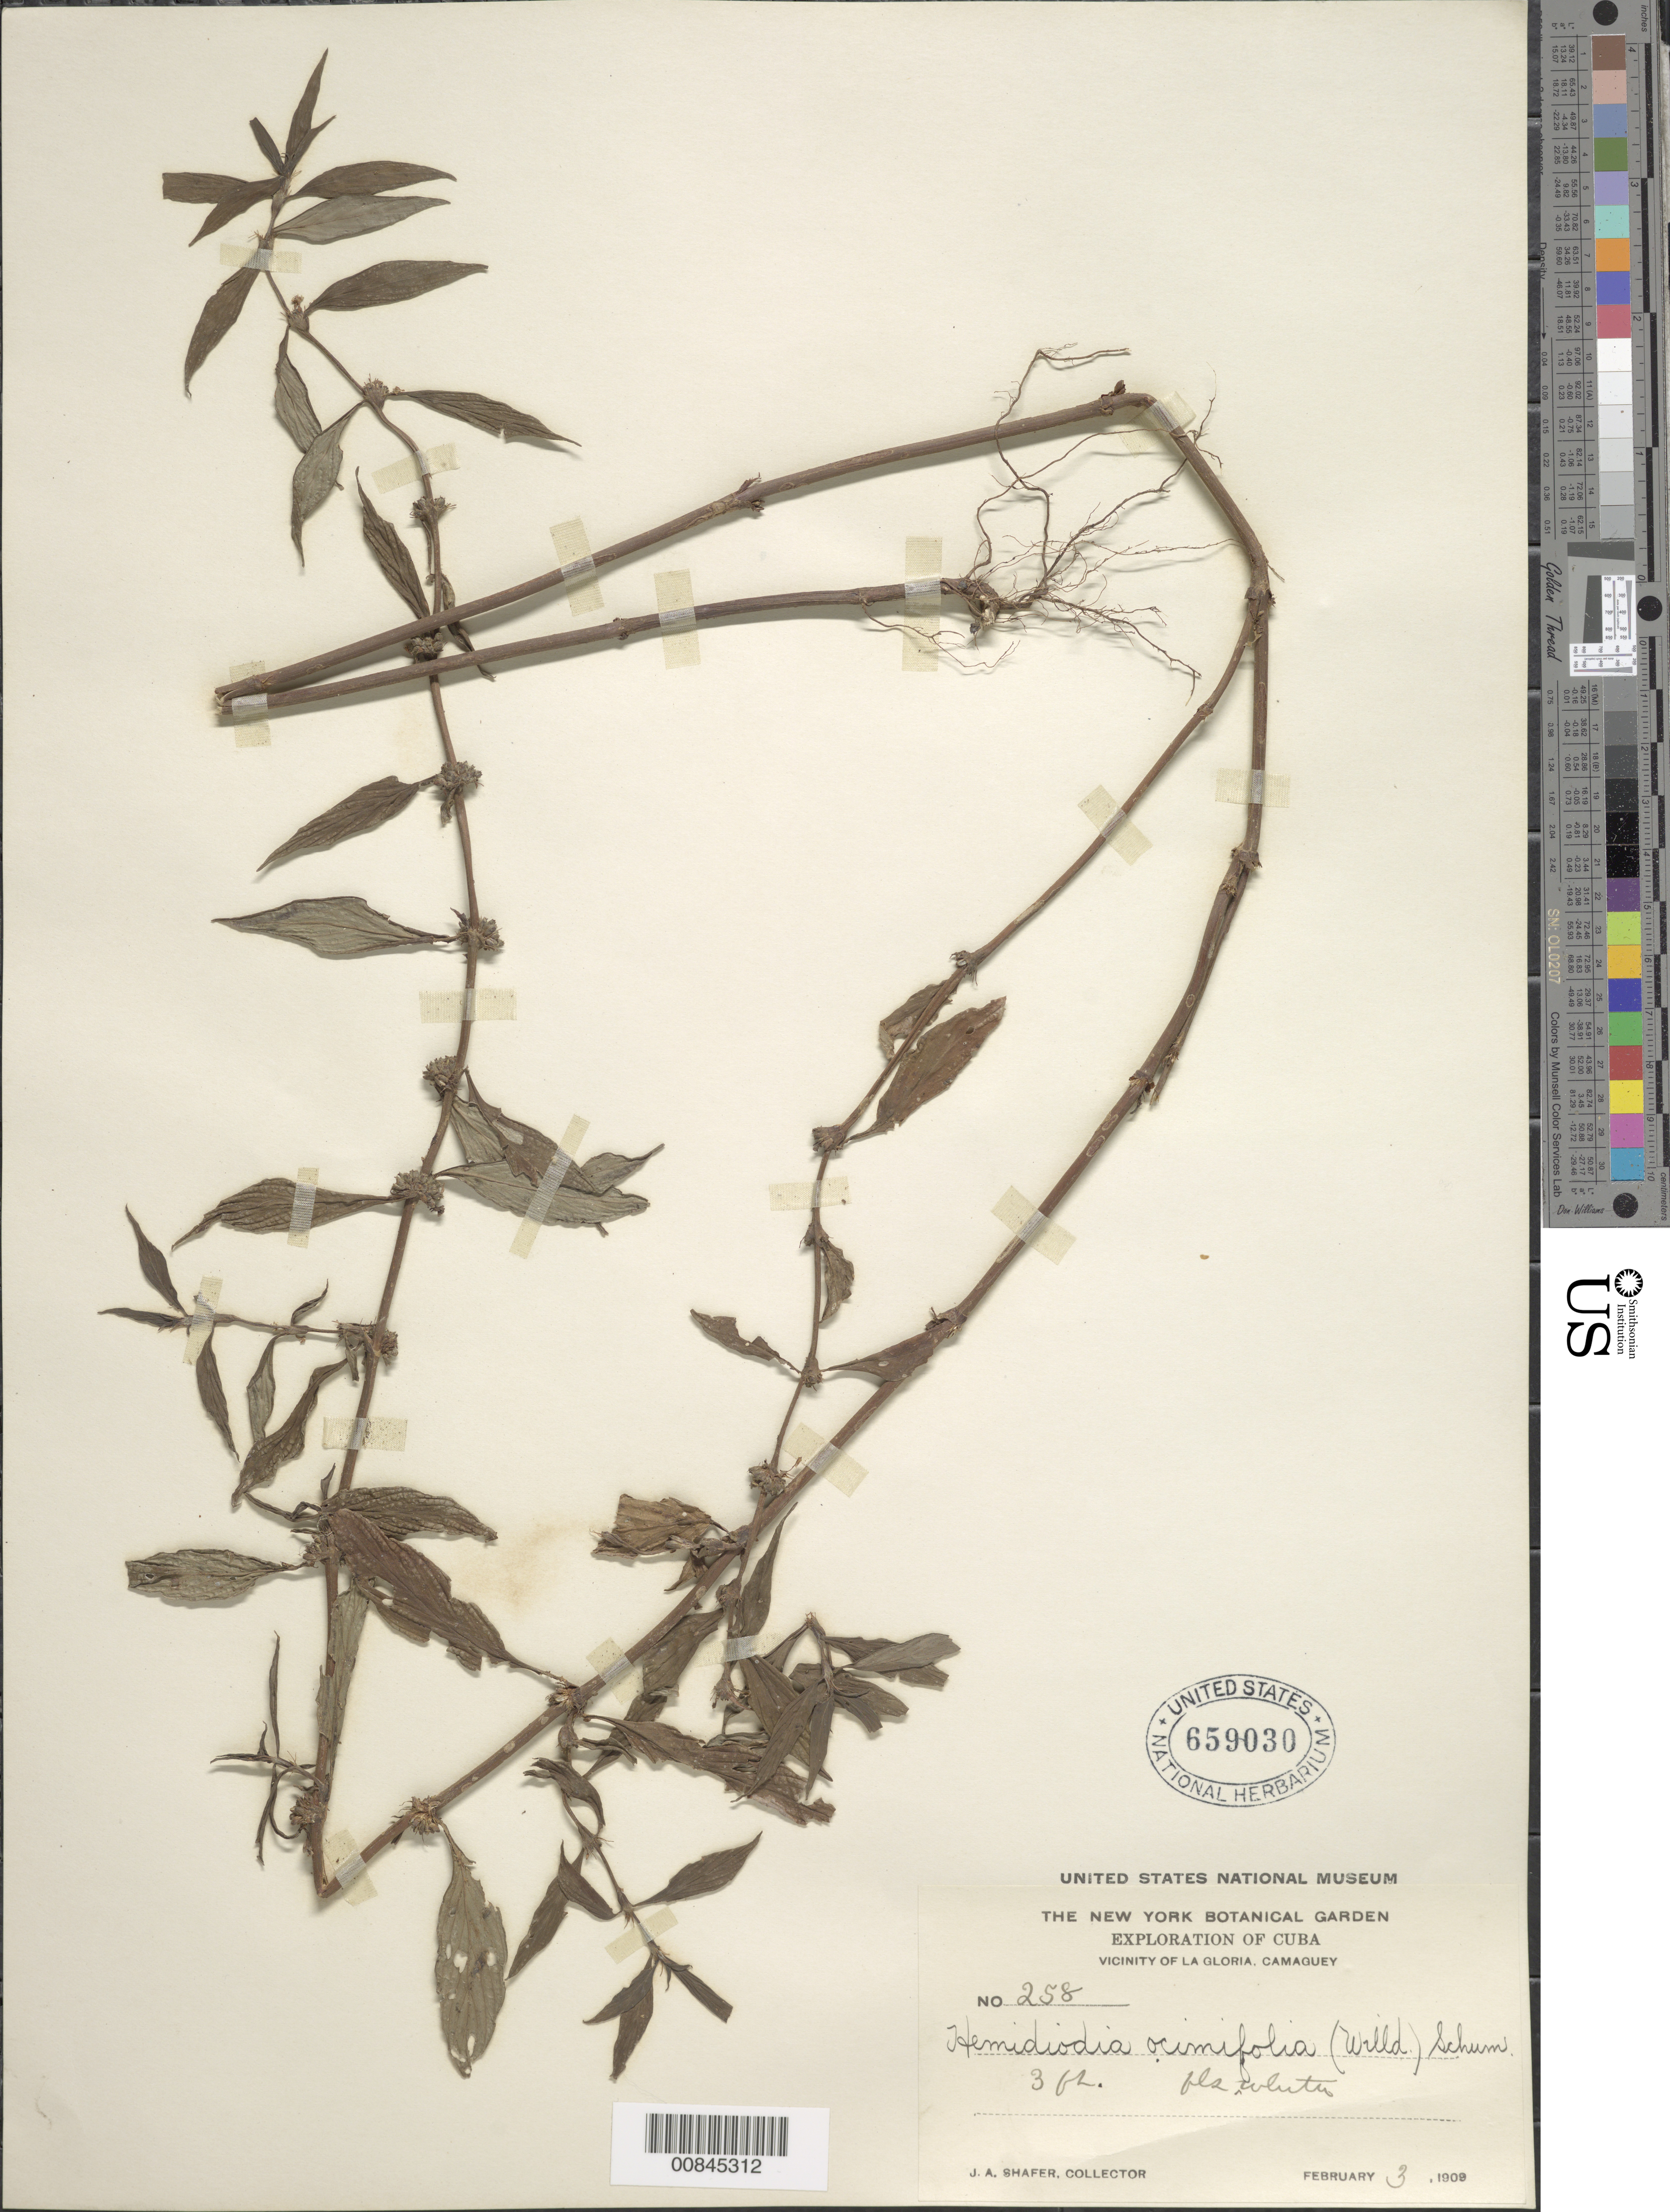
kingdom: Plantae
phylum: Tracheophyta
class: Magnoliopsida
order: Gentianales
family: Rubiaceae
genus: Spermacoce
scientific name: Spermacoce ocymifolia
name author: Willd. ex Roem. & Schult.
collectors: J. A. Shafer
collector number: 258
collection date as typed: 03 Feb 1909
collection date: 1909-02-03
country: Cuba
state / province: Camaguey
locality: Vicinity of La Gloria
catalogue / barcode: US 659030